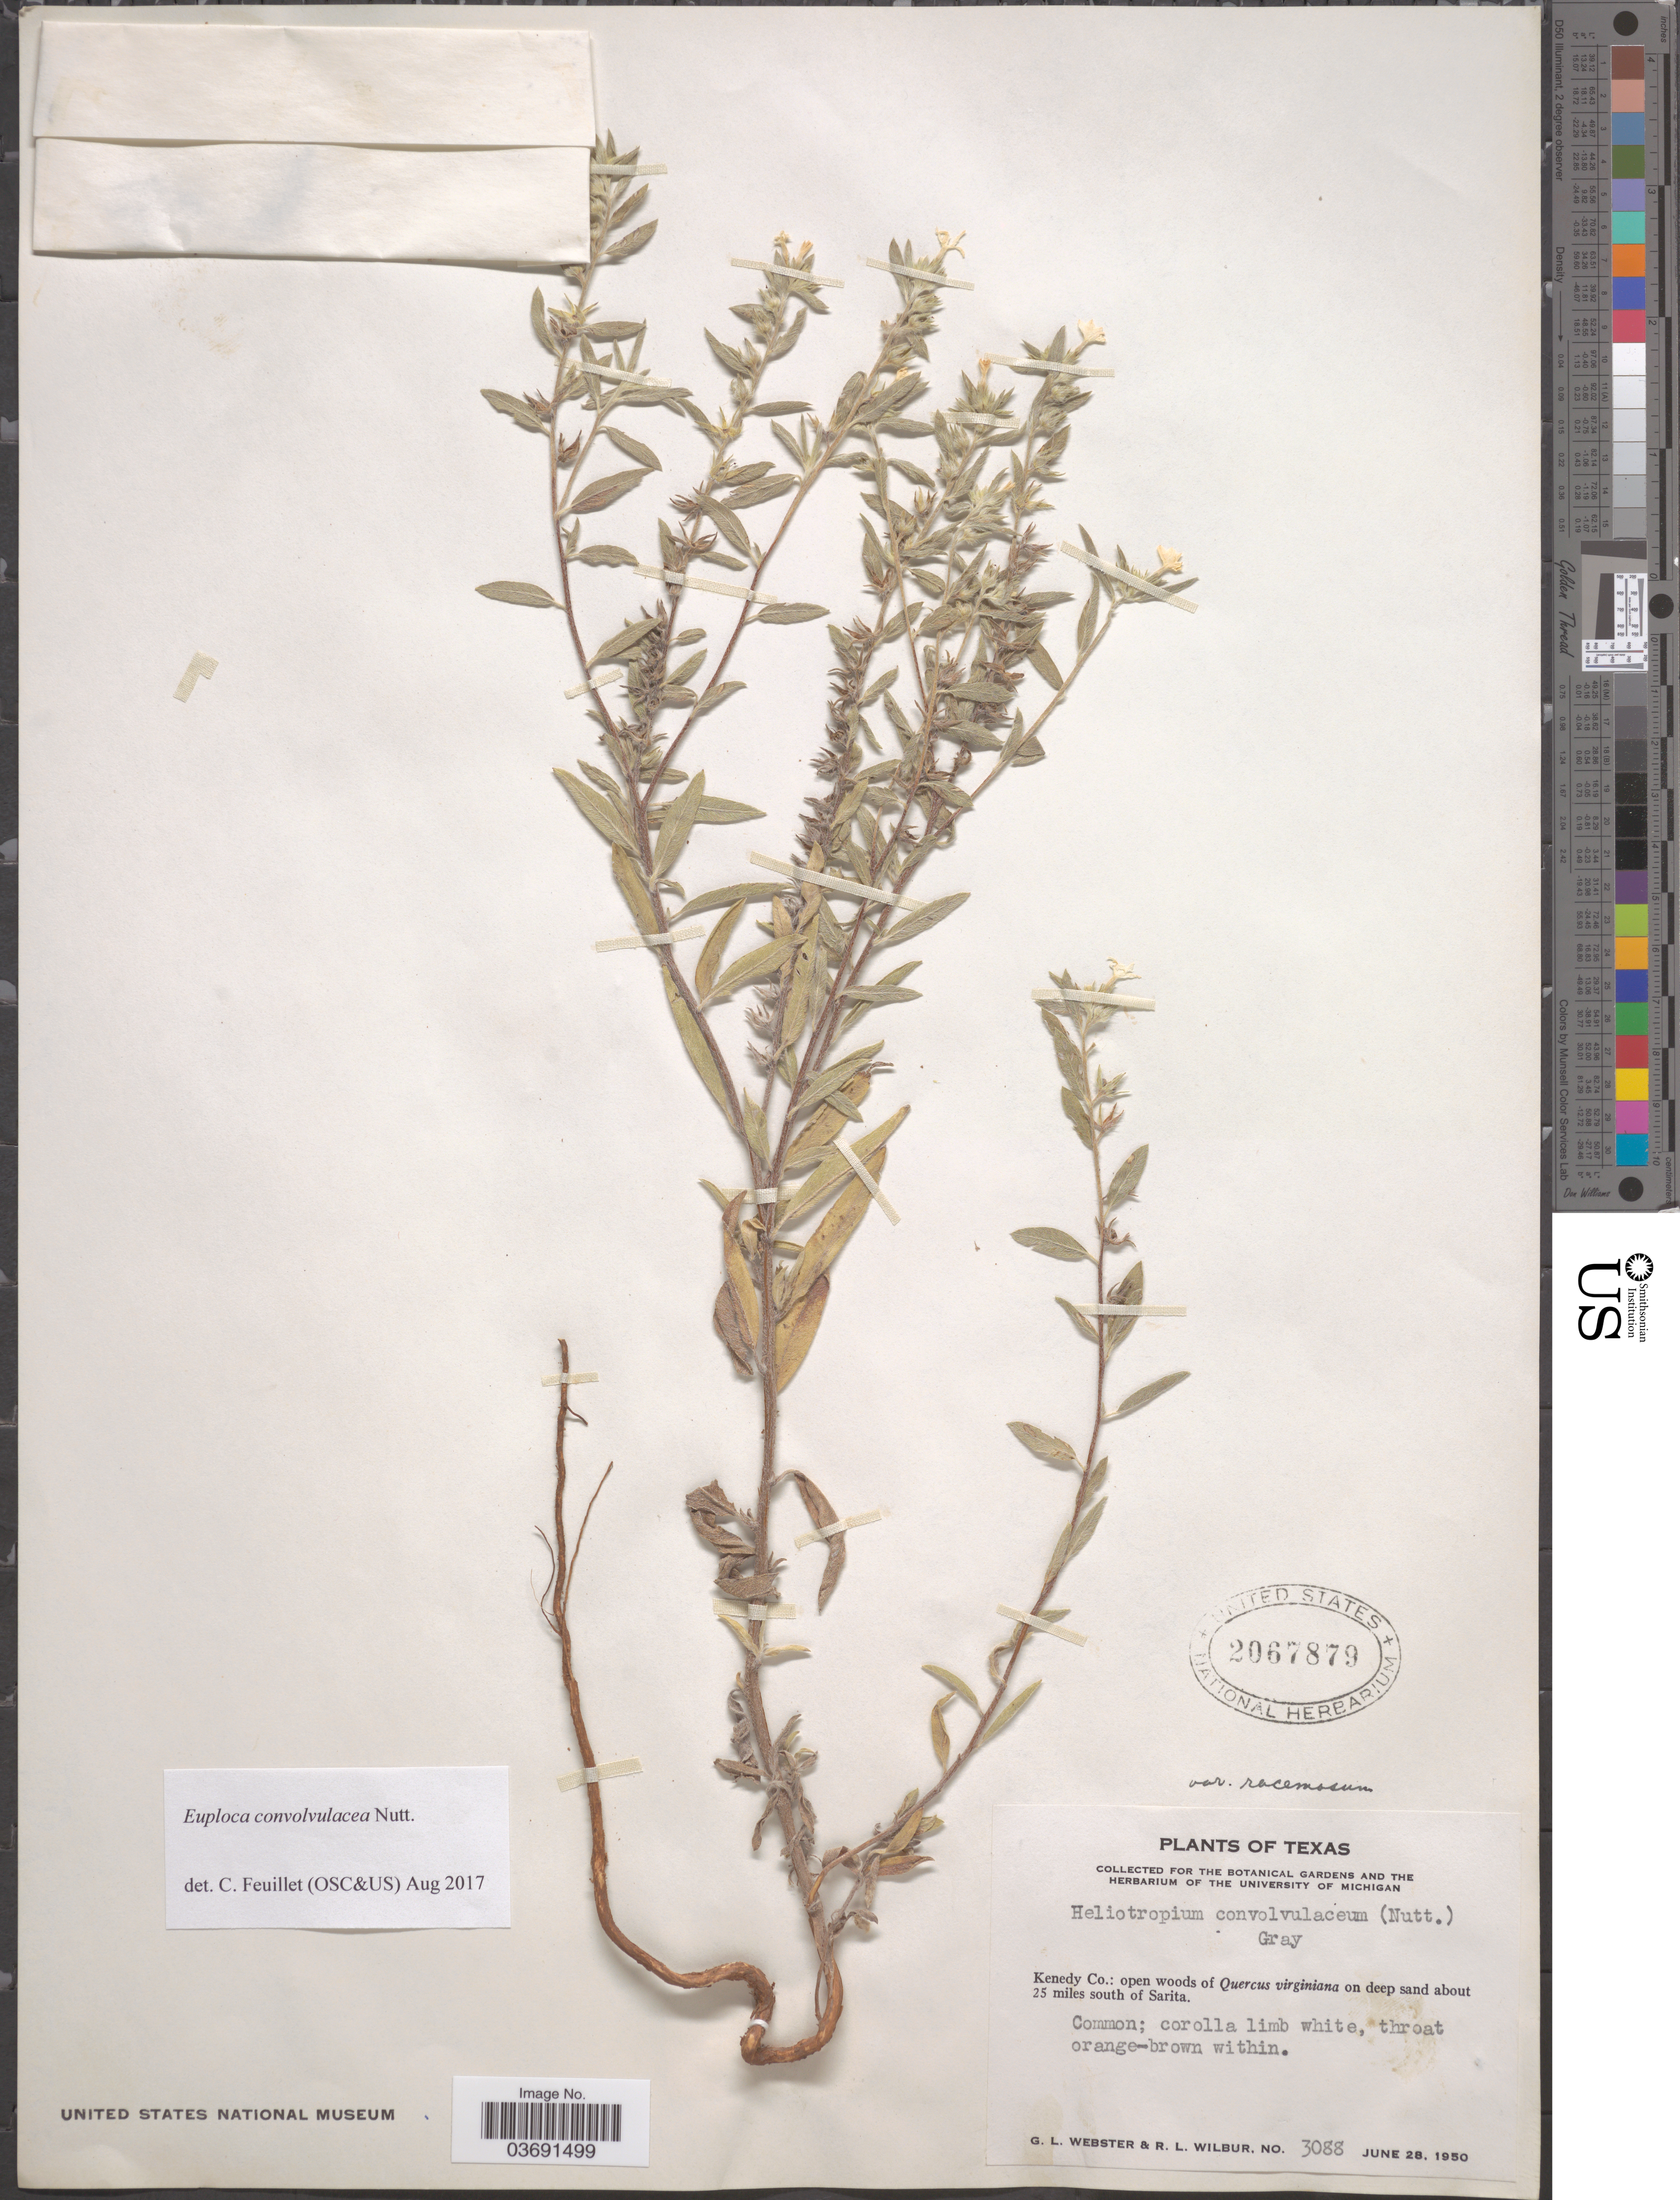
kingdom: Plantae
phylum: Tracheophyta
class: Magnoliopsida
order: Boraginales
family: Heliotropiaceae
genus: Euploca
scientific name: Euploca convolvulacea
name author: Nutt.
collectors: G. L. Webster & R. L. Wilbur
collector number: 3088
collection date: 1950-06-28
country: United States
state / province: Texas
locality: Kenedy Co.: about 25 miles south of Sarita.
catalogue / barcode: US 2067879